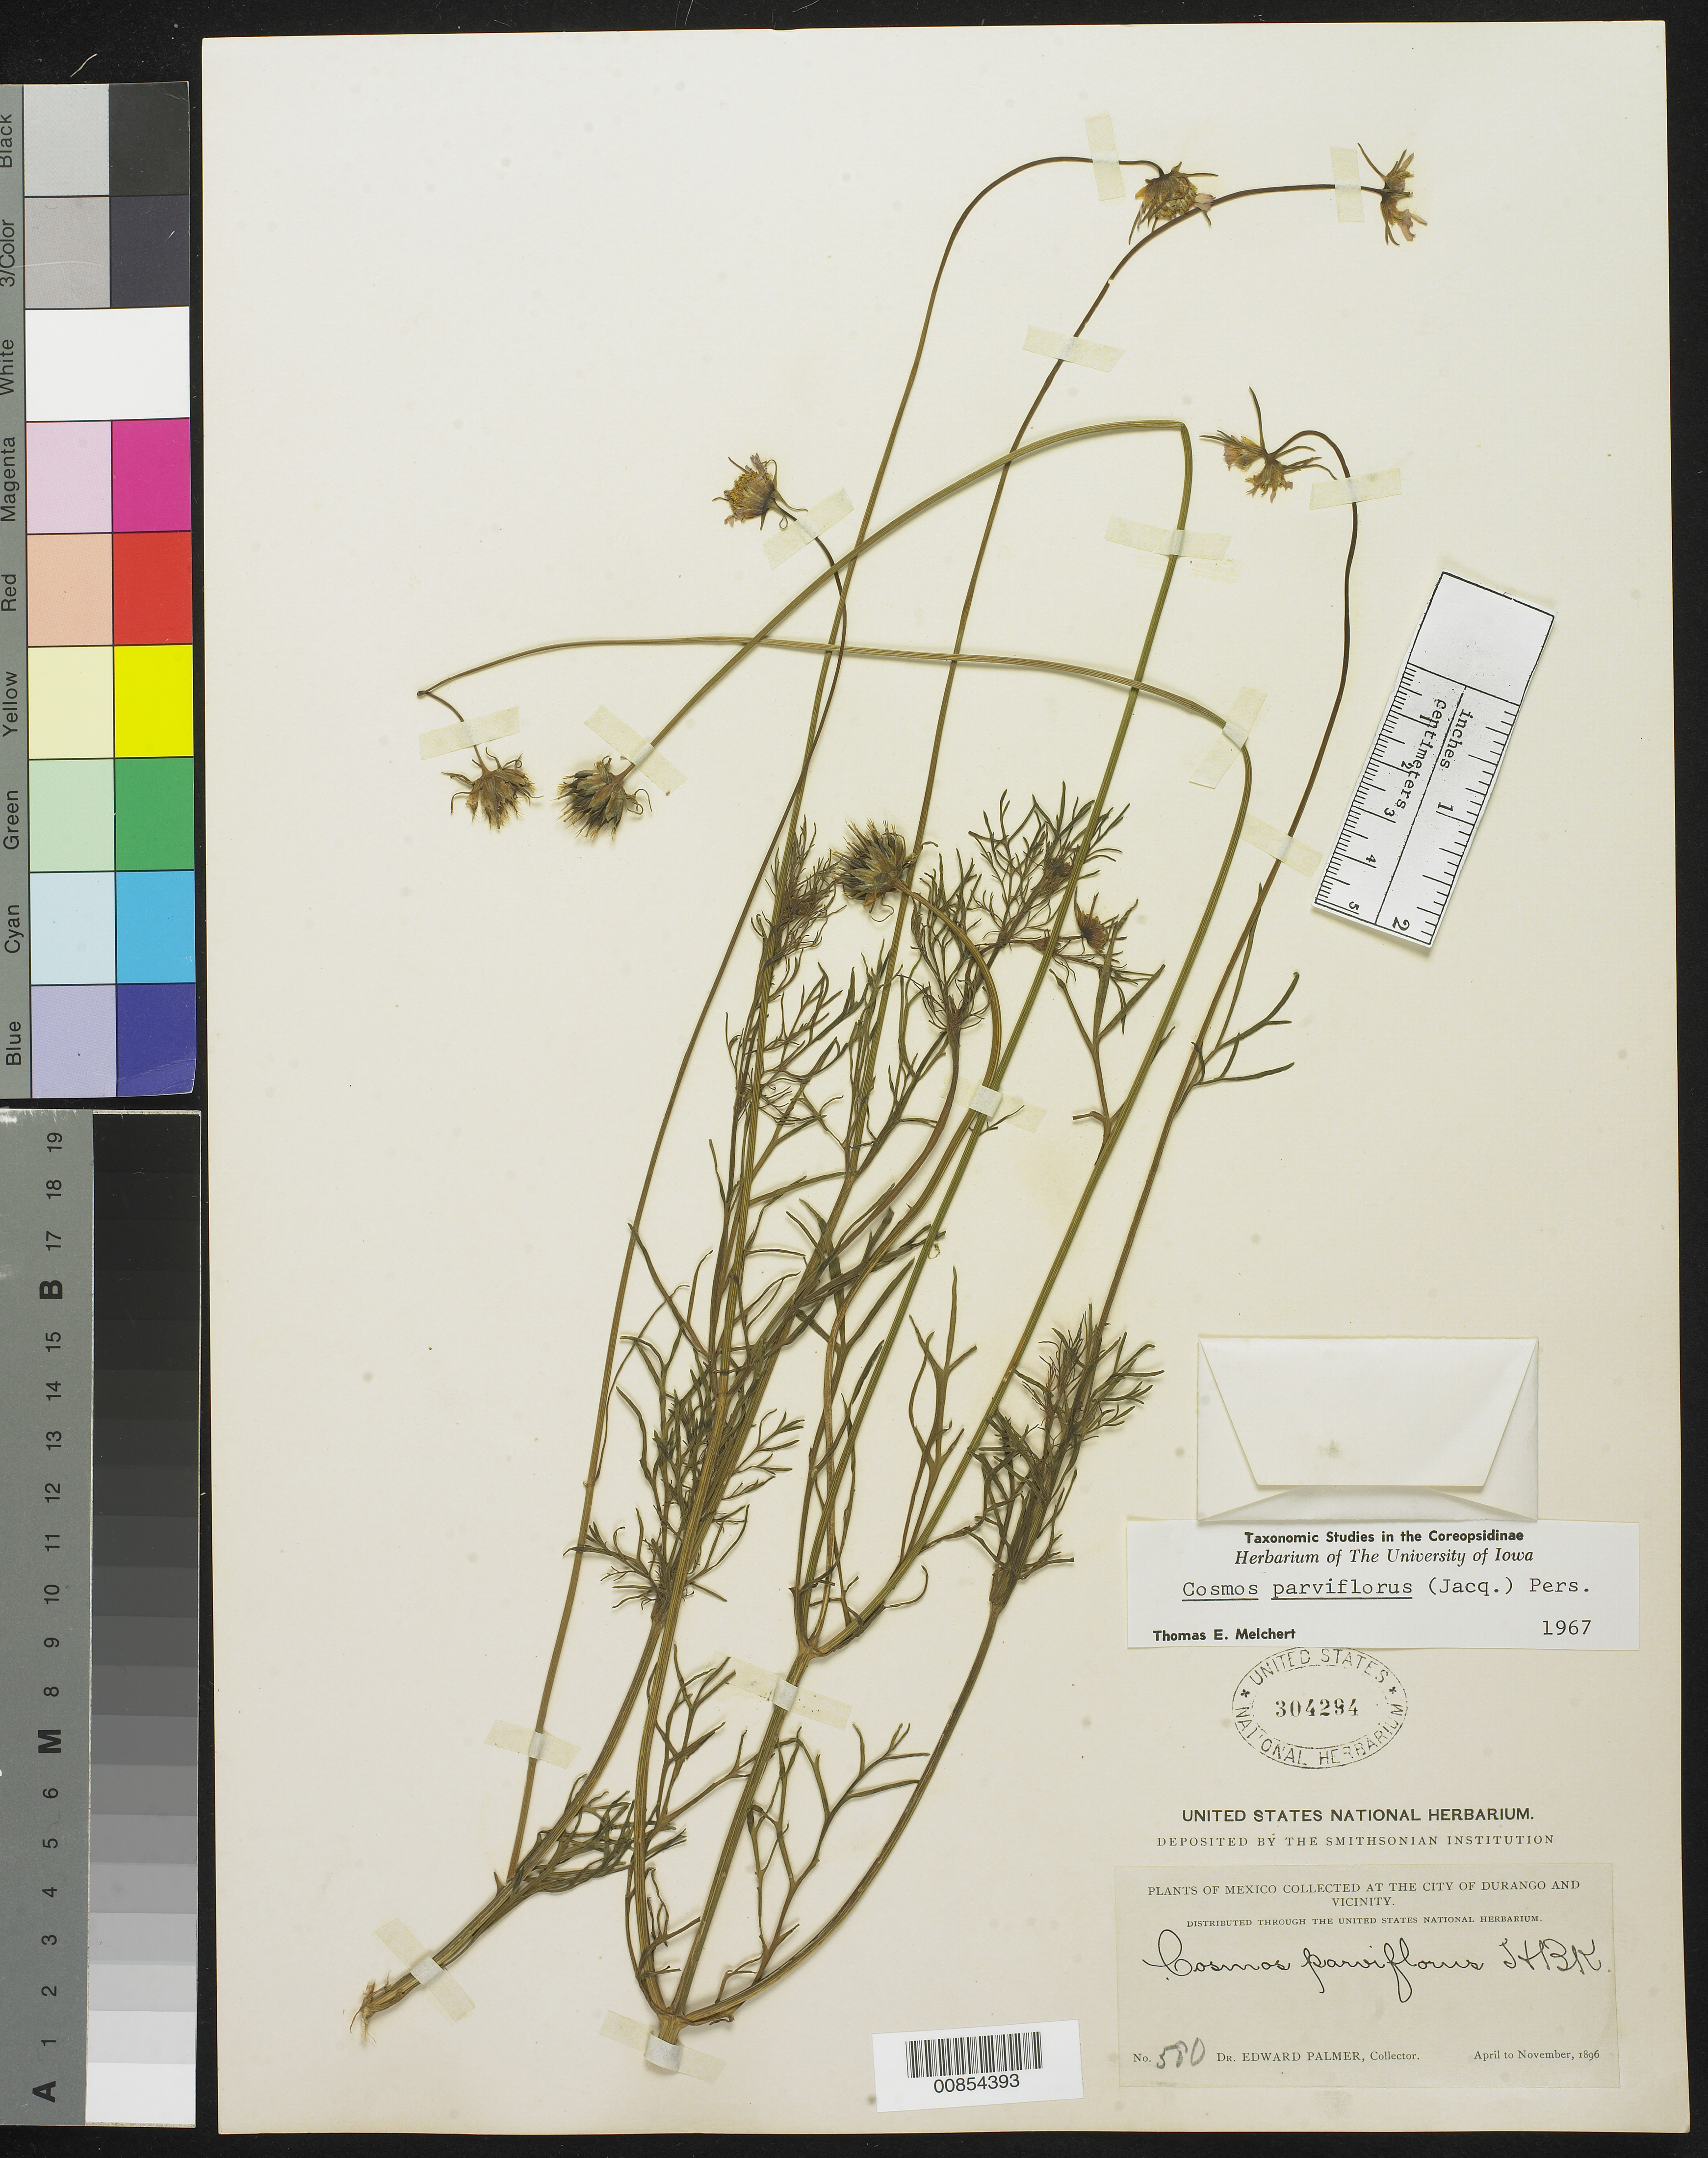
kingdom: Plantae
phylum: Tracheophyta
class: Magnoliopsida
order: Asterales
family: Asteraceae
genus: Cosmos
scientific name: Cosmos parviflorus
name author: (Jacq.) Pers.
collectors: E. Palmer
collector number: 580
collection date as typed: Apr 1896 to -- Nov 1896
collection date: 1896-04/1896-11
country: Mexico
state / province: Durango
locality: City of Durango and vicinity.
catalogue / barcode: US 304294